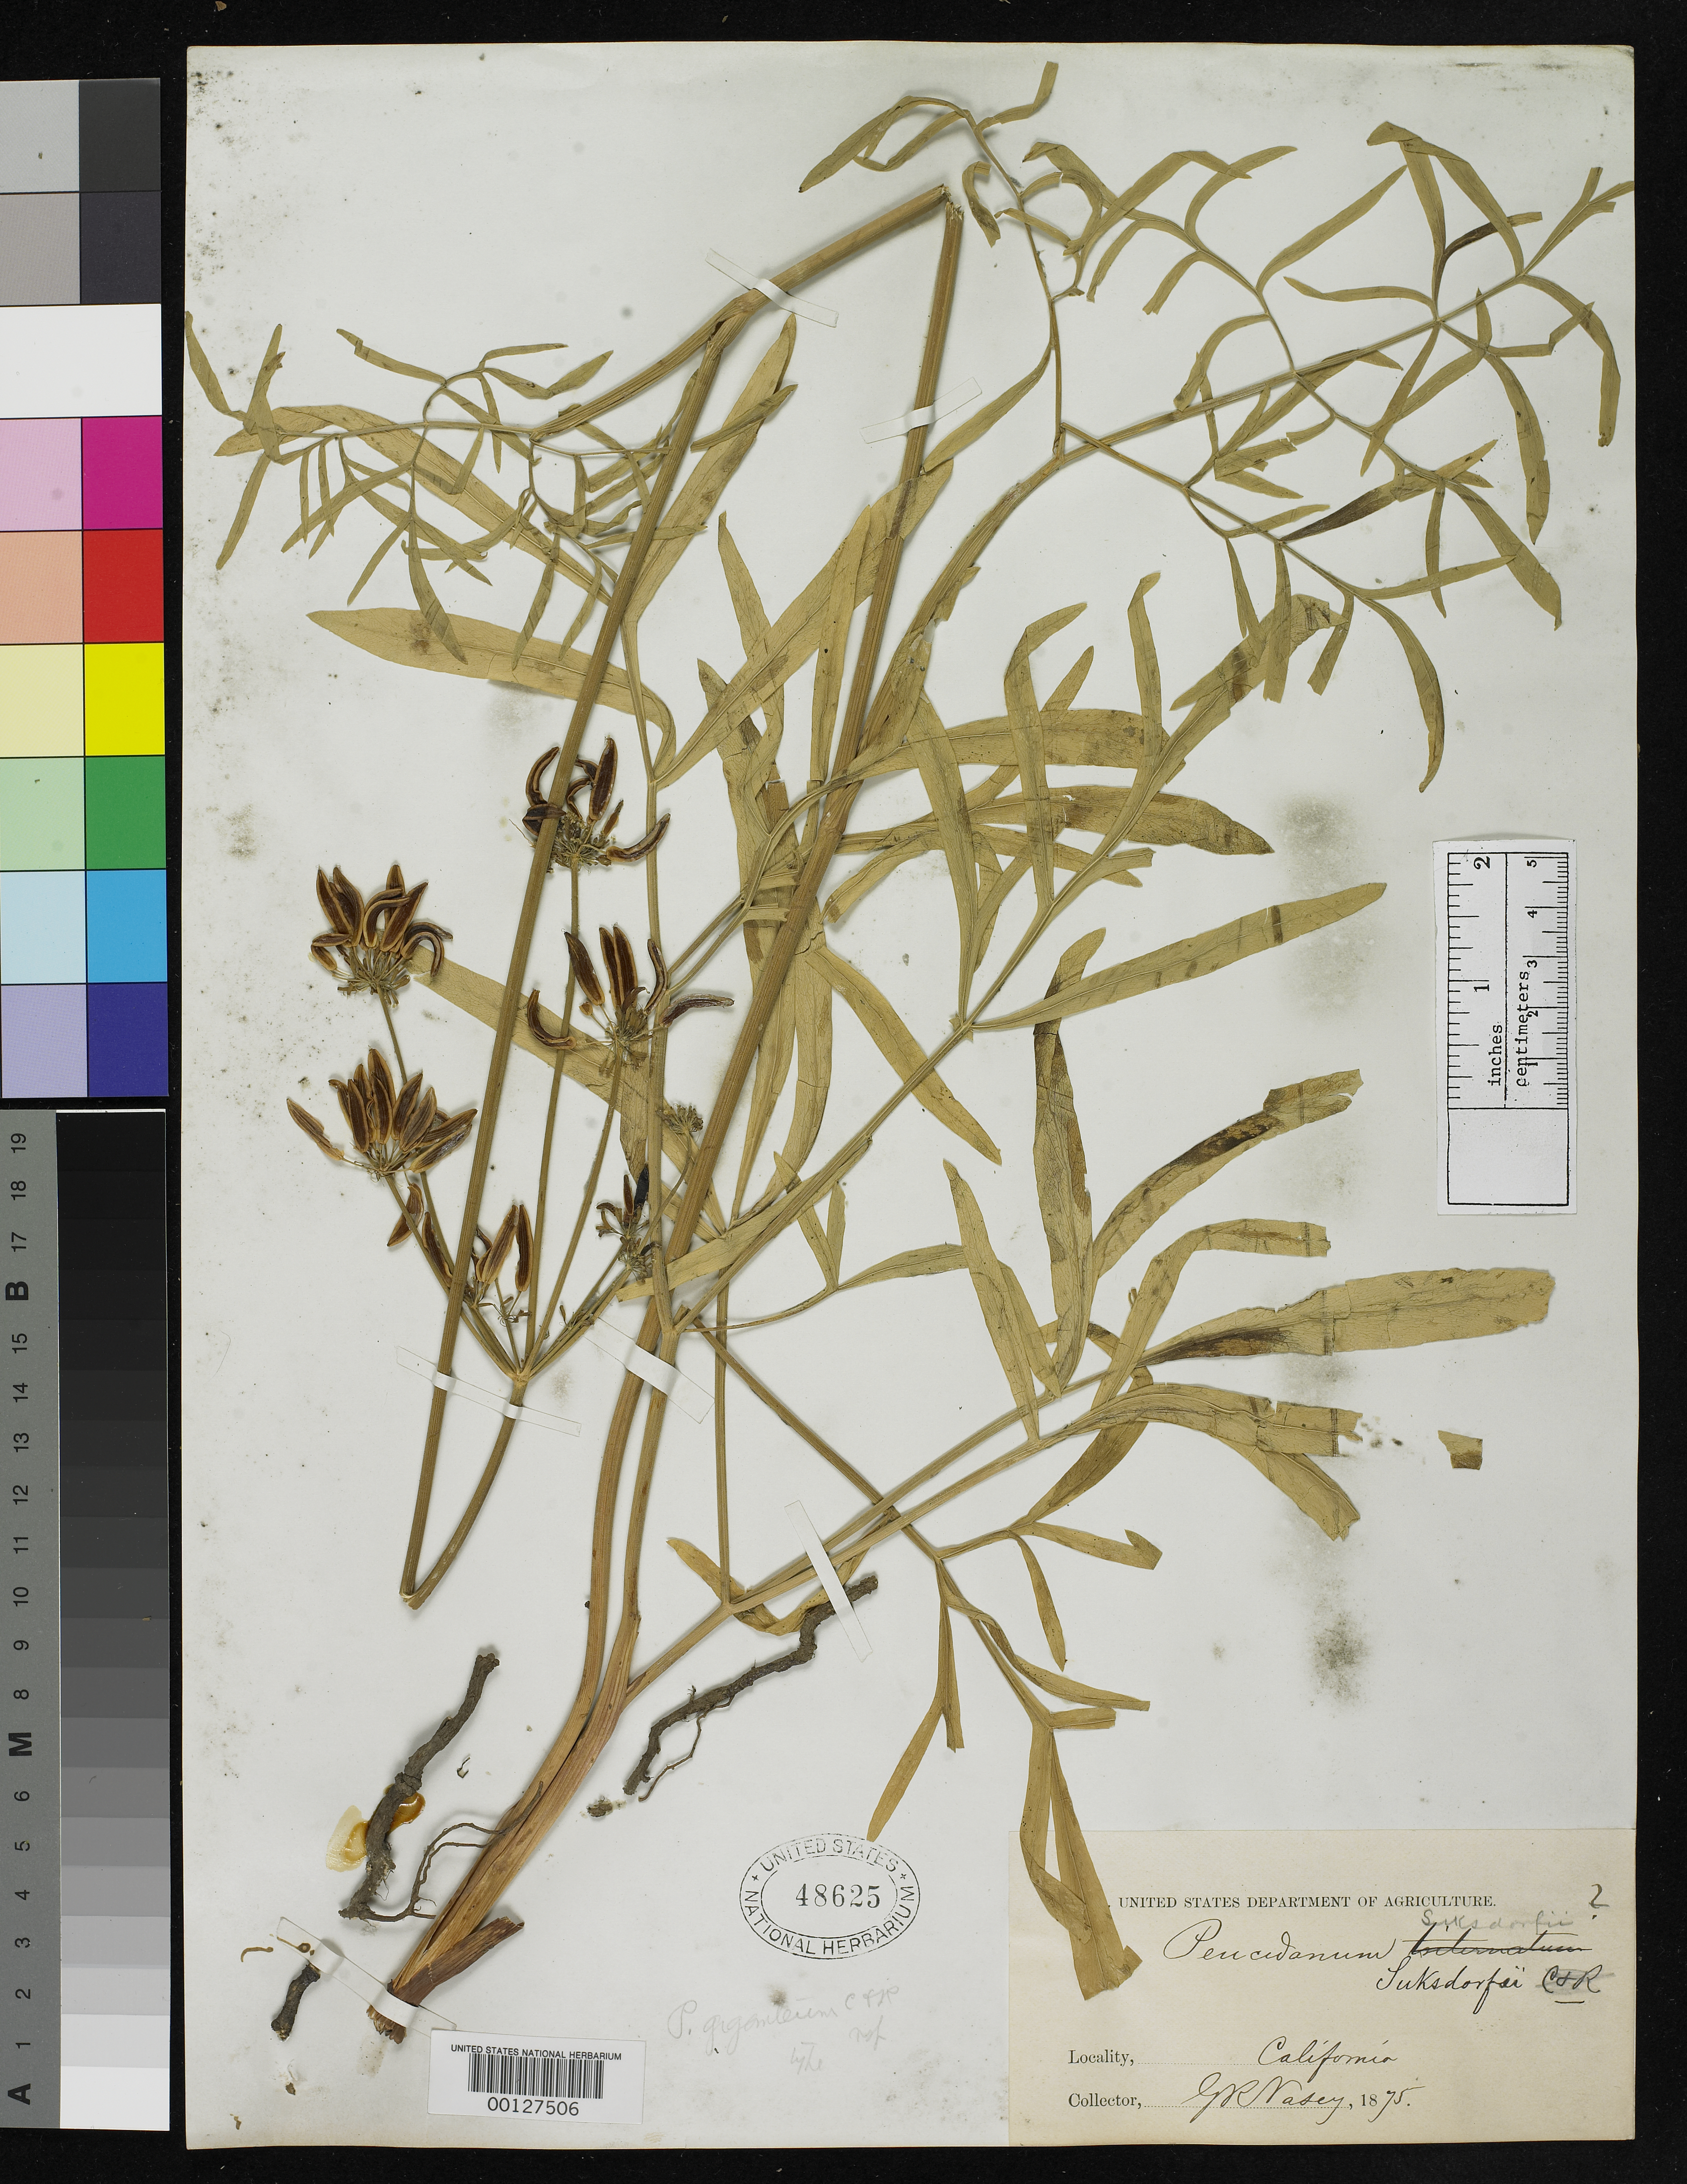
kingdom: Plantae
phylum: Tracheophyta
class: Magnoliopsida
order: Apiales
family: Apiaceae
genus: Lomatium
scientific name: Lomatium giganteum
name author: J.M. Coult. & Rose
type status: Type Collection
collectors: G. R. Vasey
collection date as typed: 1875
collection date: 1875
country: United States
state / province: California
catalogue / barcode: US 48625